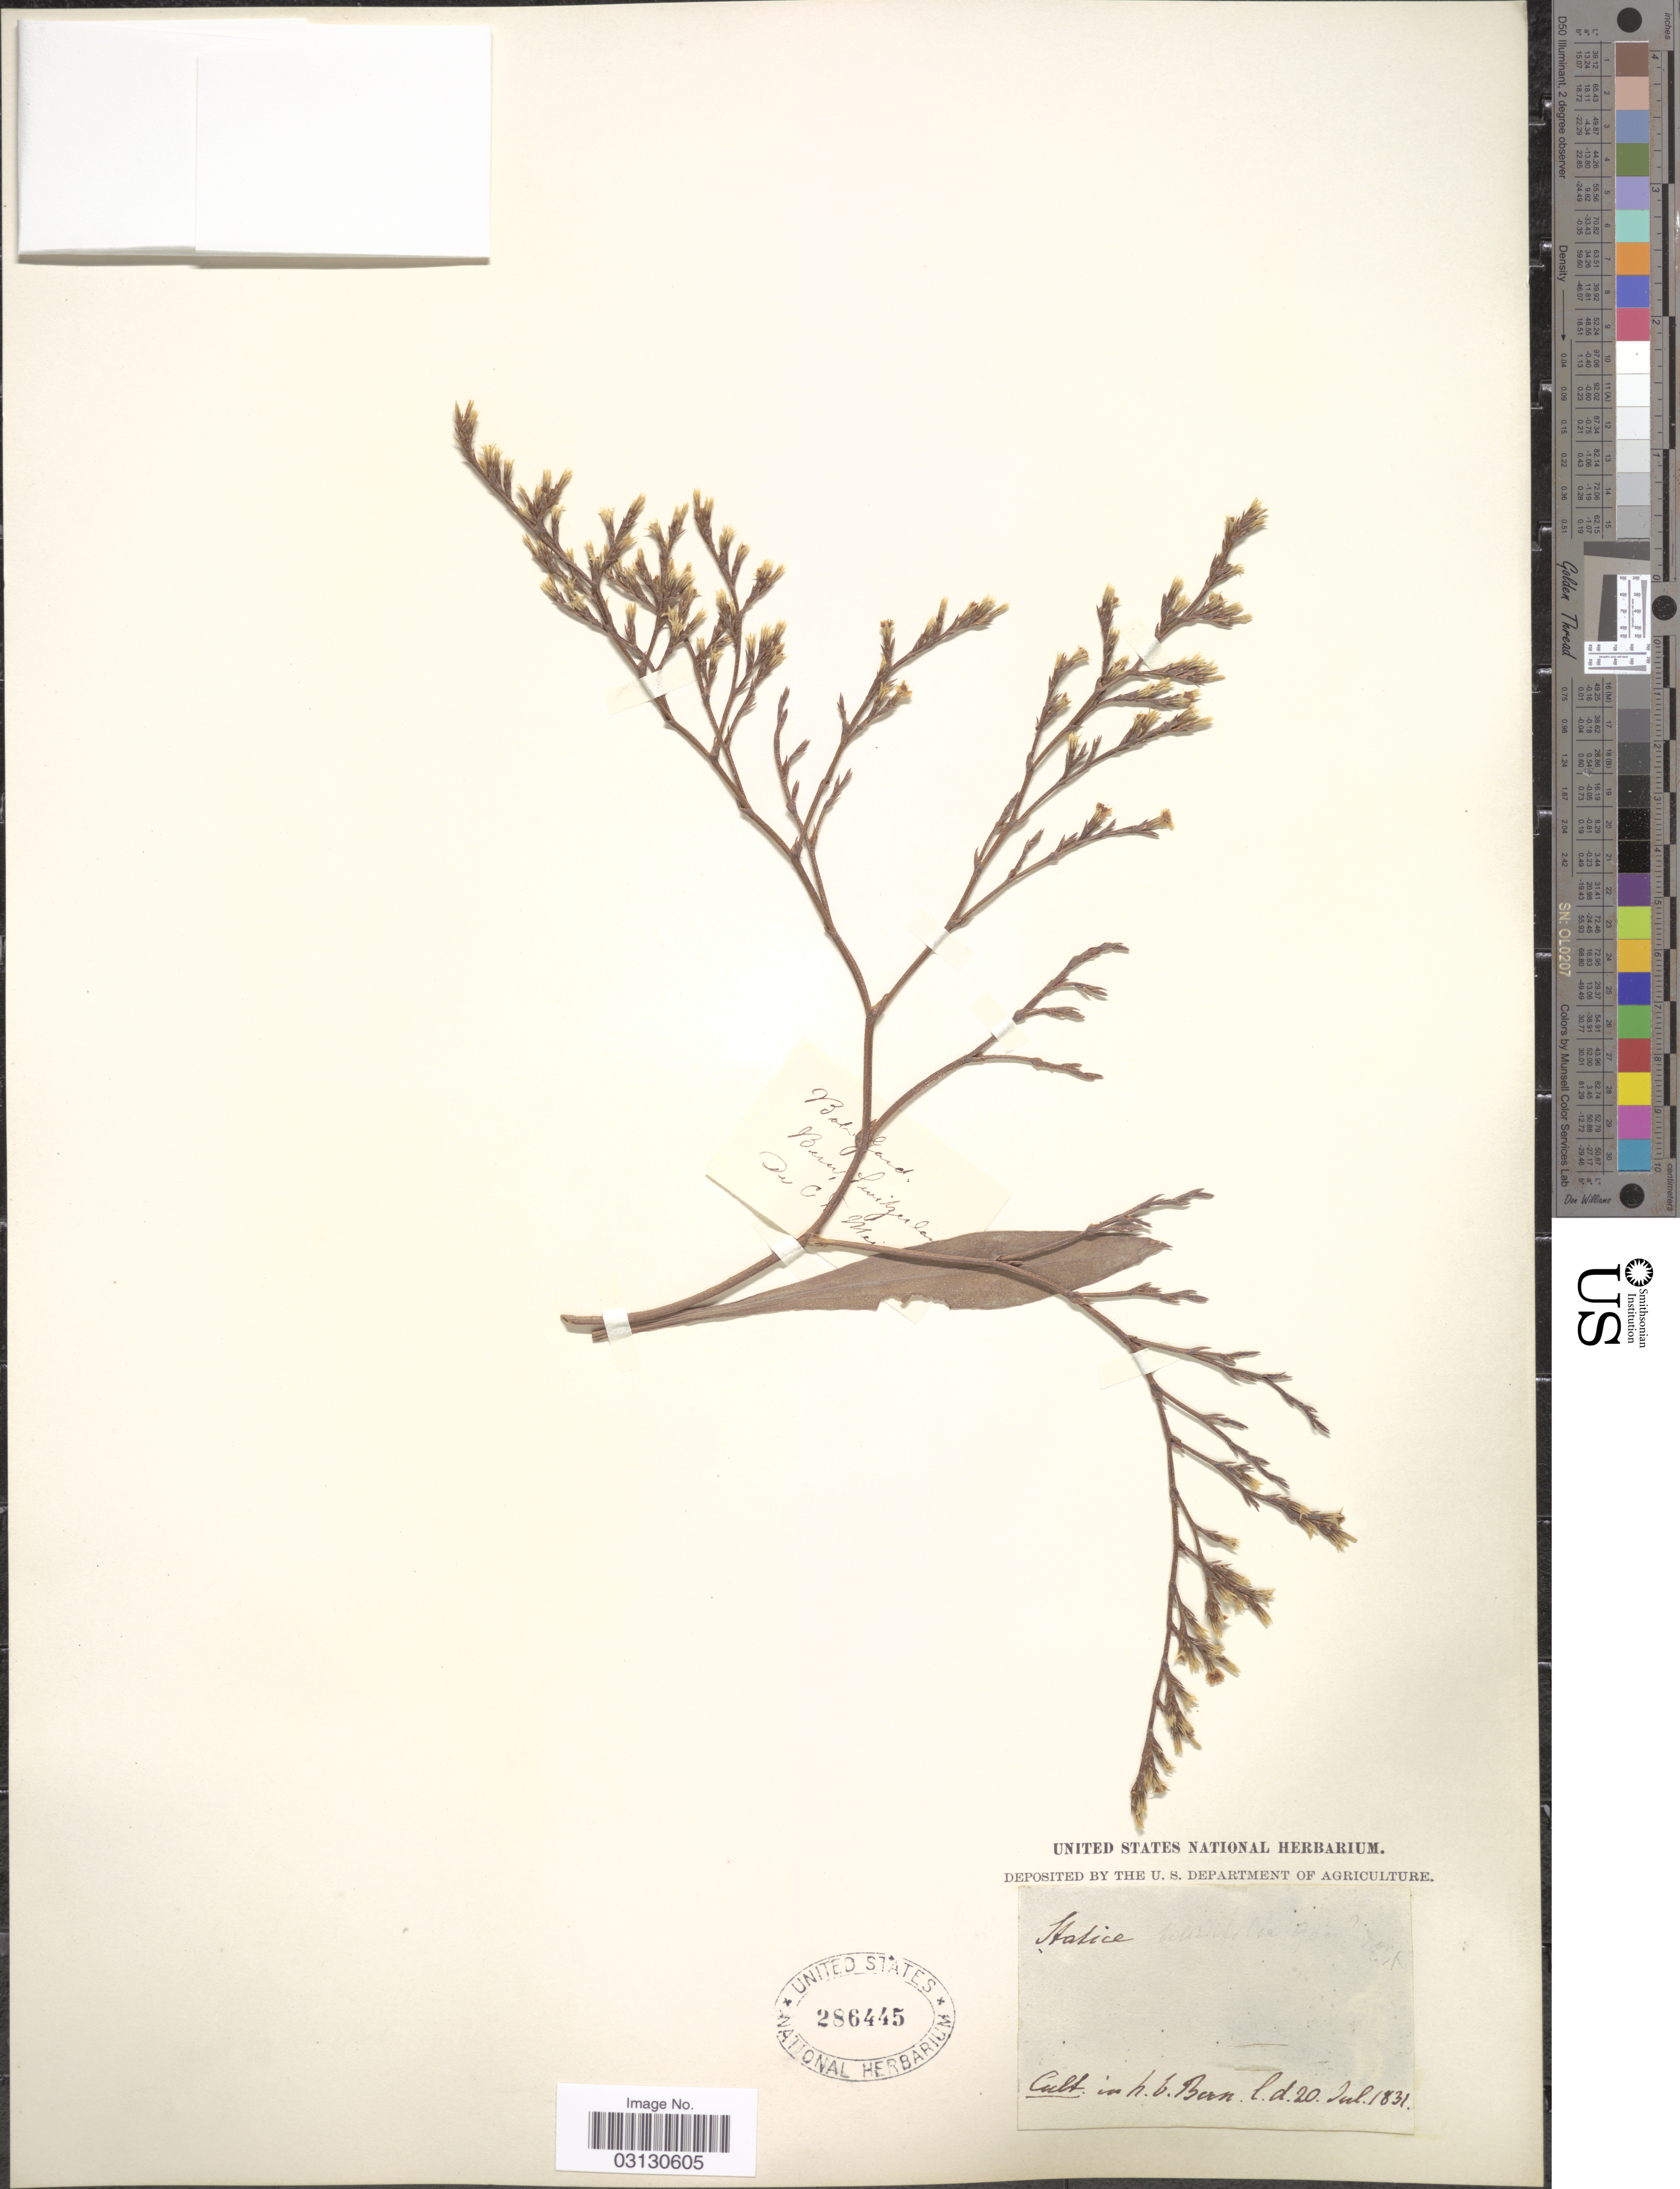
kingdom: Plantae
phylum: Tracheophyta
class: Magnoliopsida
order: Caryophyllales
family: Plumbaginaceae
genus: Limonium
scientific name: Limonium sp.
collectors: ex herb. United States National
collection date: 1831-07-20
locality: In h.b. Bern.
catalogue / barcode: US 286445